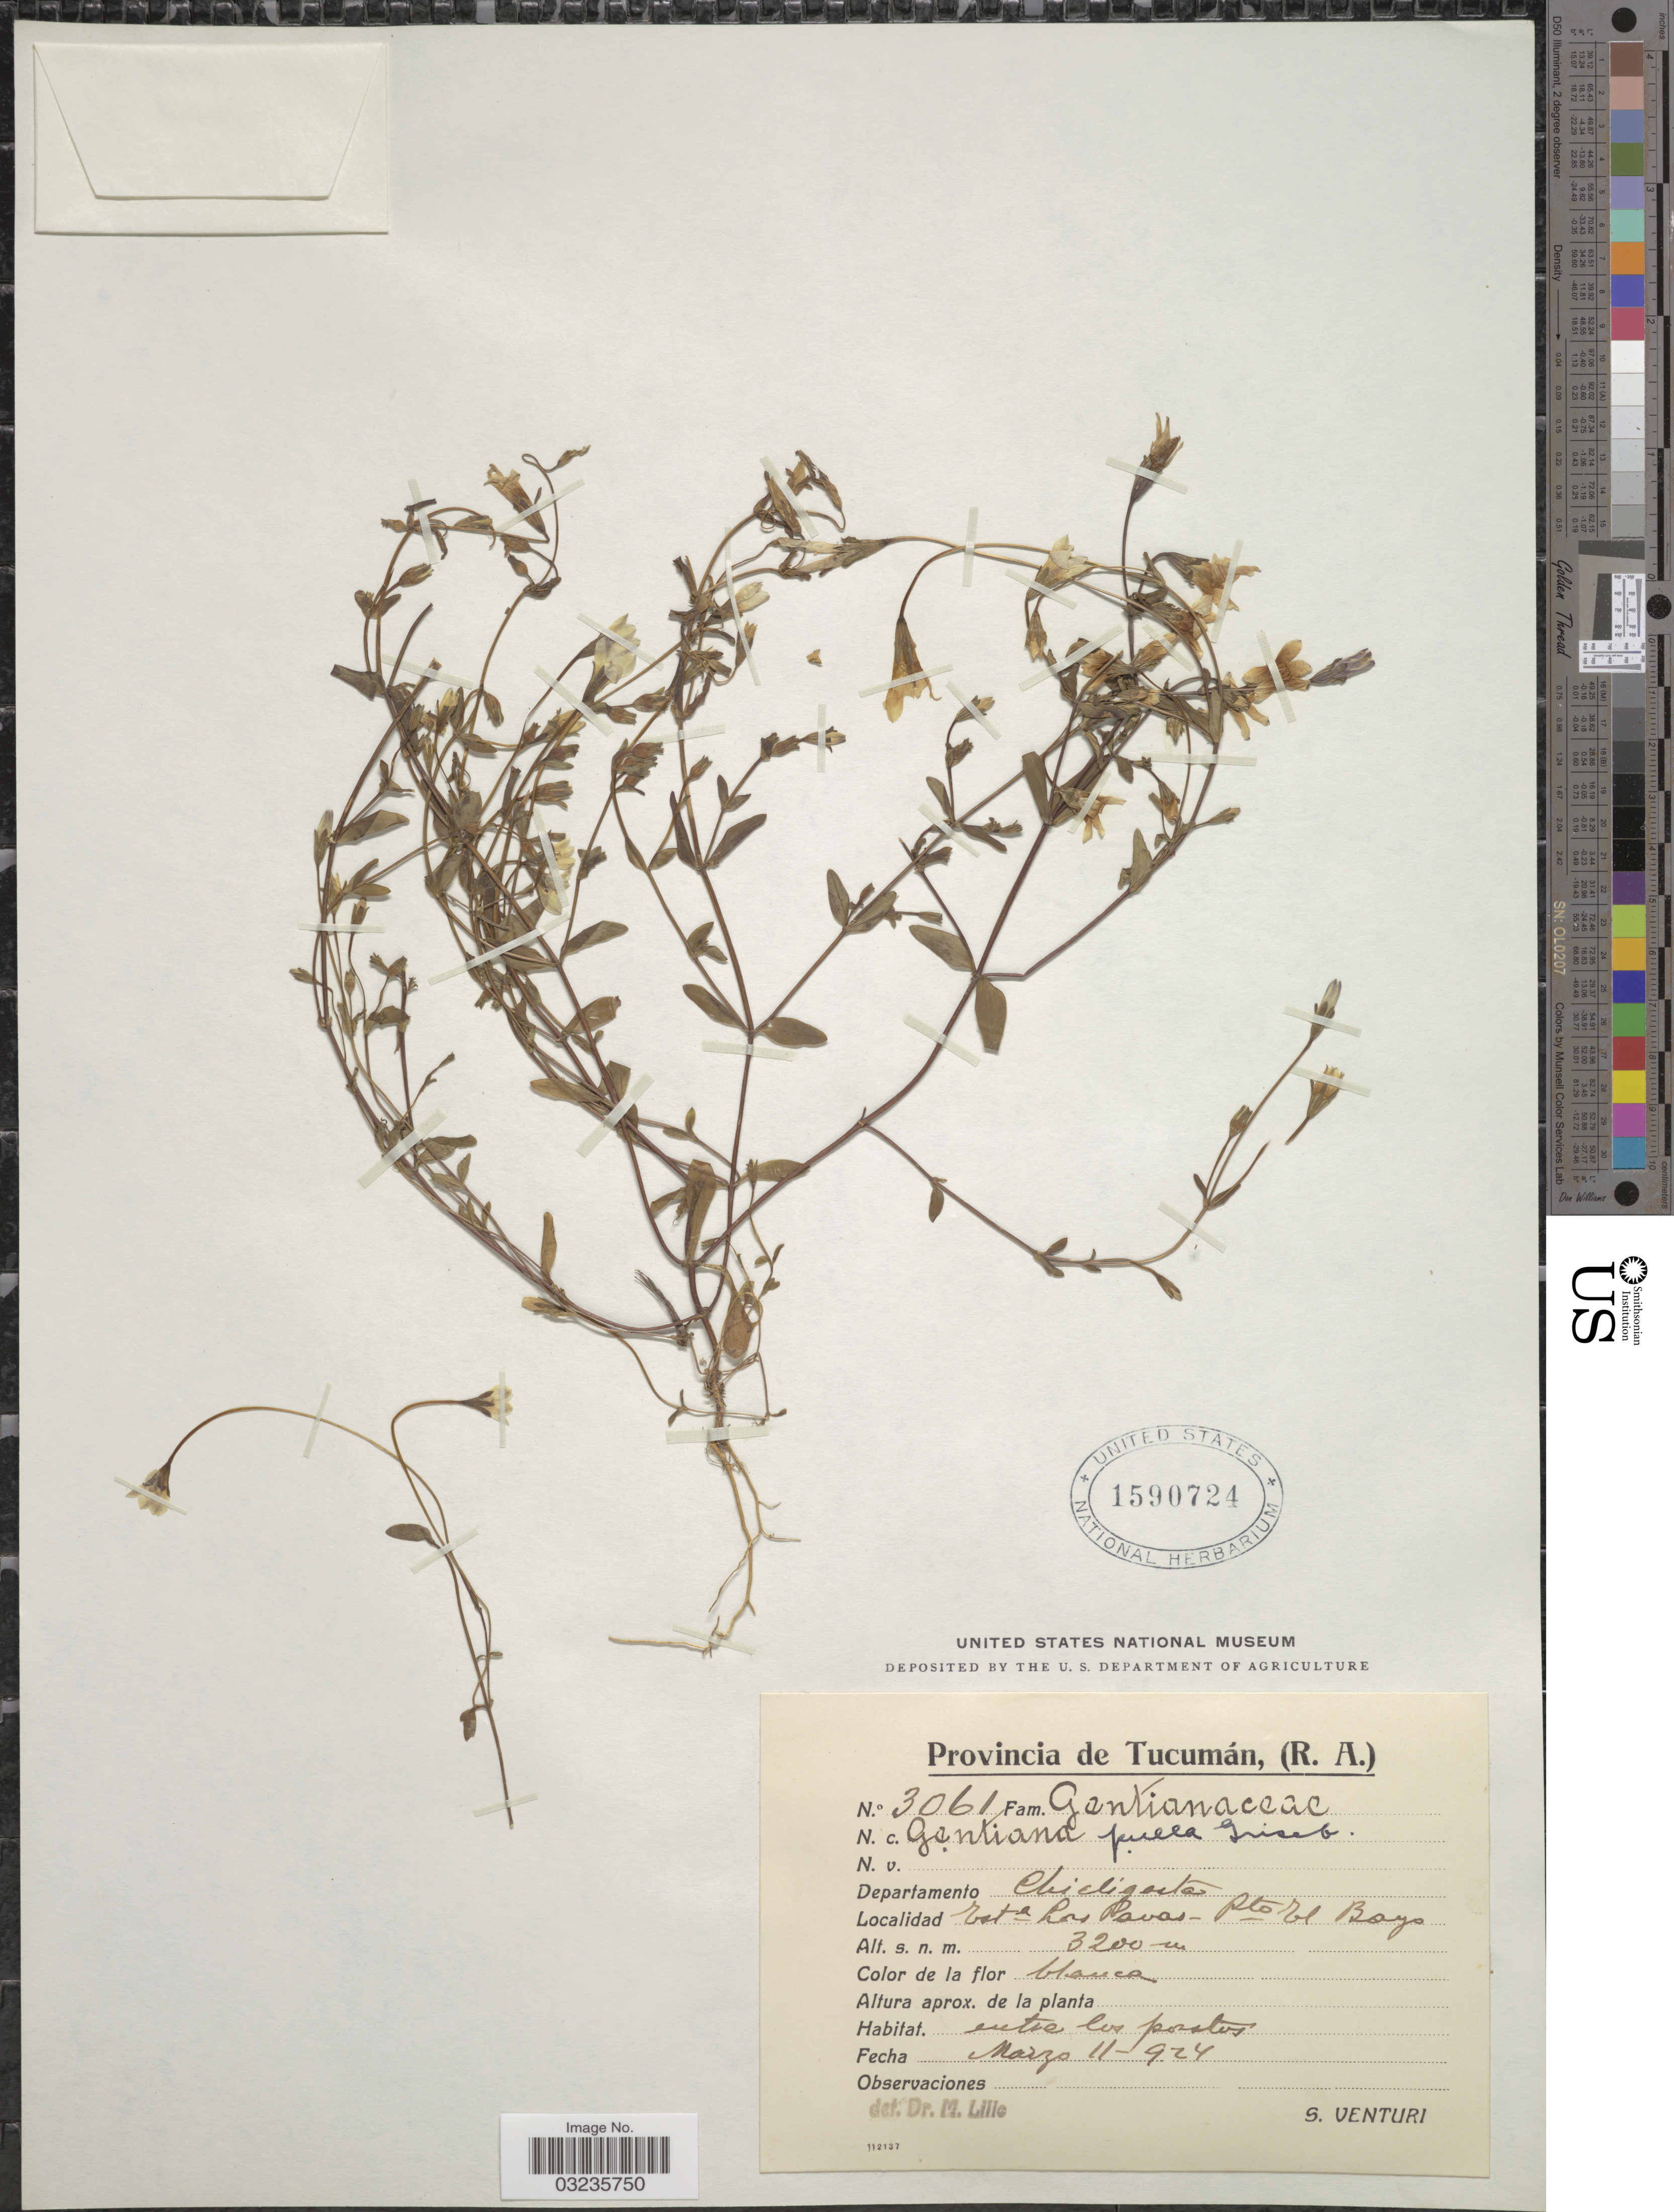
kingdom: Plantae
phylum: Tracheophyta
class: Magnoliopsida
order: Gentianales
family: Gentianaceae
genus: Gentiana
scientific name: Gentiana pulla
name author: Griseb.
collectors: S. Venturi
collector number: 3061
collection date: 1924-03-11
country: Argentina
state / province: Tucuman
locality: Departamento Chicligasta. Esta Las Pavas - Pto El Bayo.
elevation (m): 3200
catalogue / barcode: US 1590724